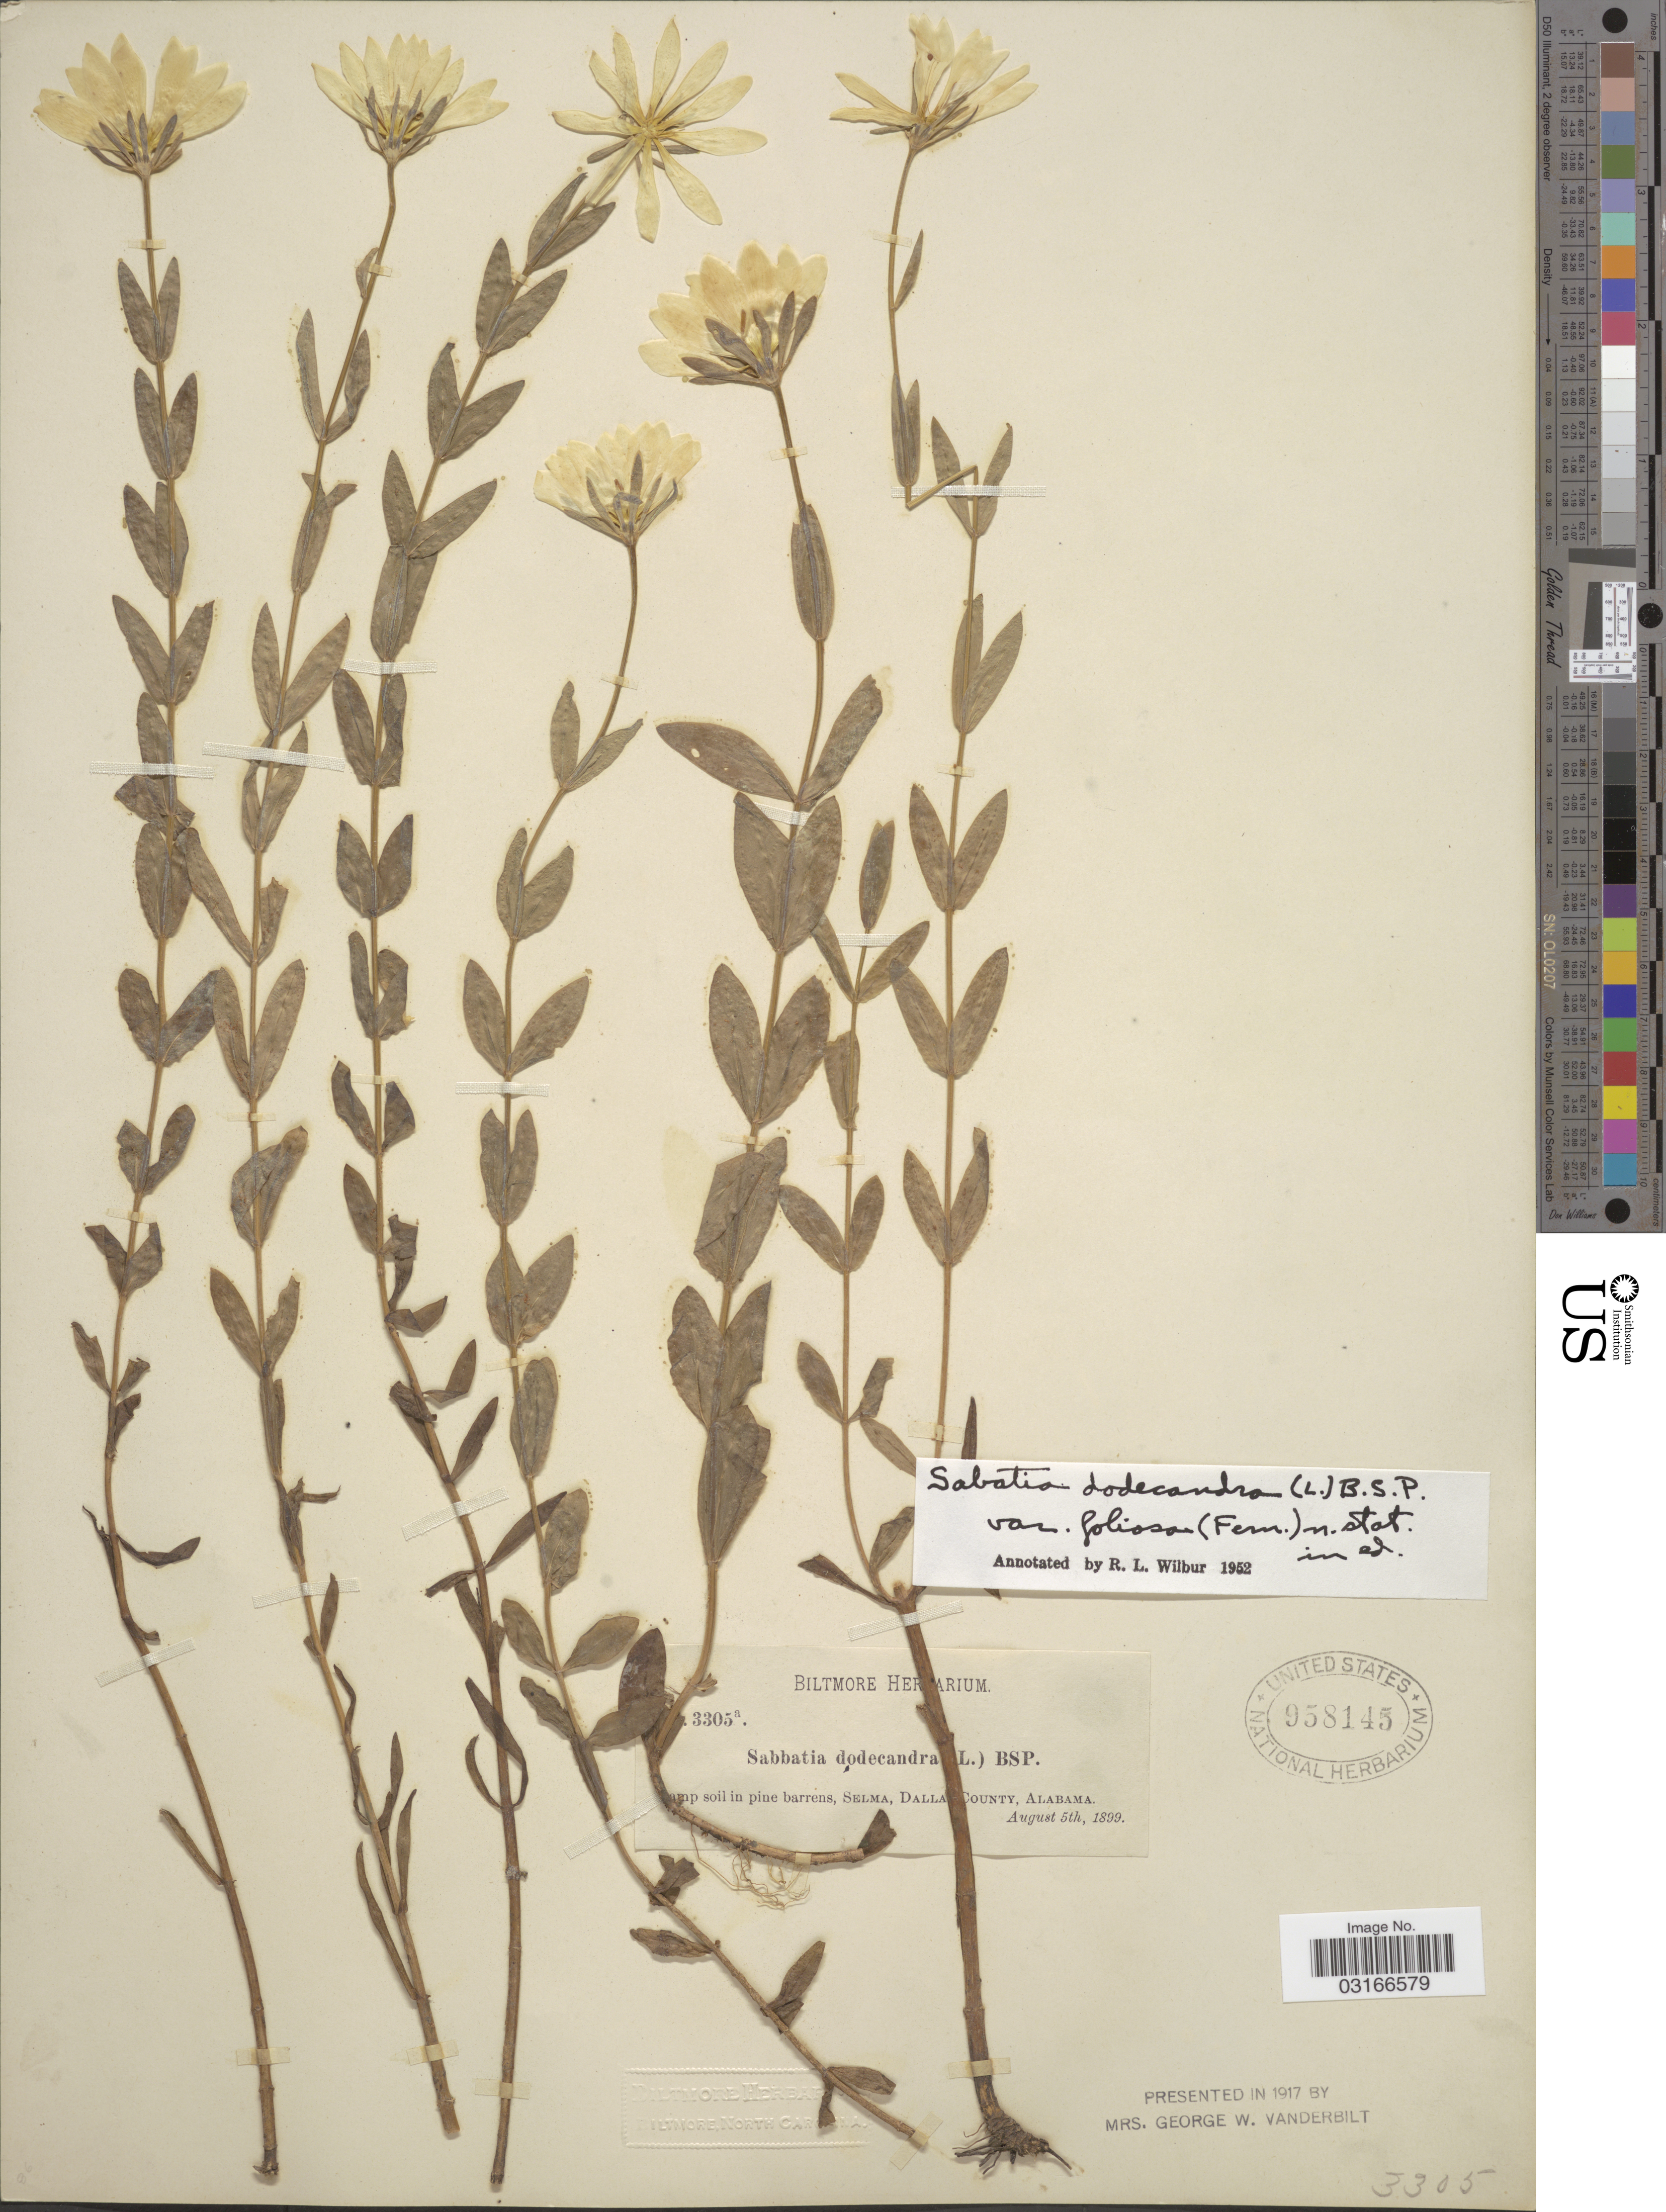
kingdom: Plantae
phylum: Tracheophyta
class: Magnoliopsida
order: Gentianales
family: Gentianaceae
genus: Sabatia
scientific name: Sabatia dodecandra var. foliosa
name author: (Fernald) Wilbur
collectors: ex herb. Biltmore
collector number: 3305a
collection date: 1899-08-05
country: United States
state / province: Alabama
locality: Damp soil in pine barrens, Selma, Dallas County.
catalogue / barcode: US 958145